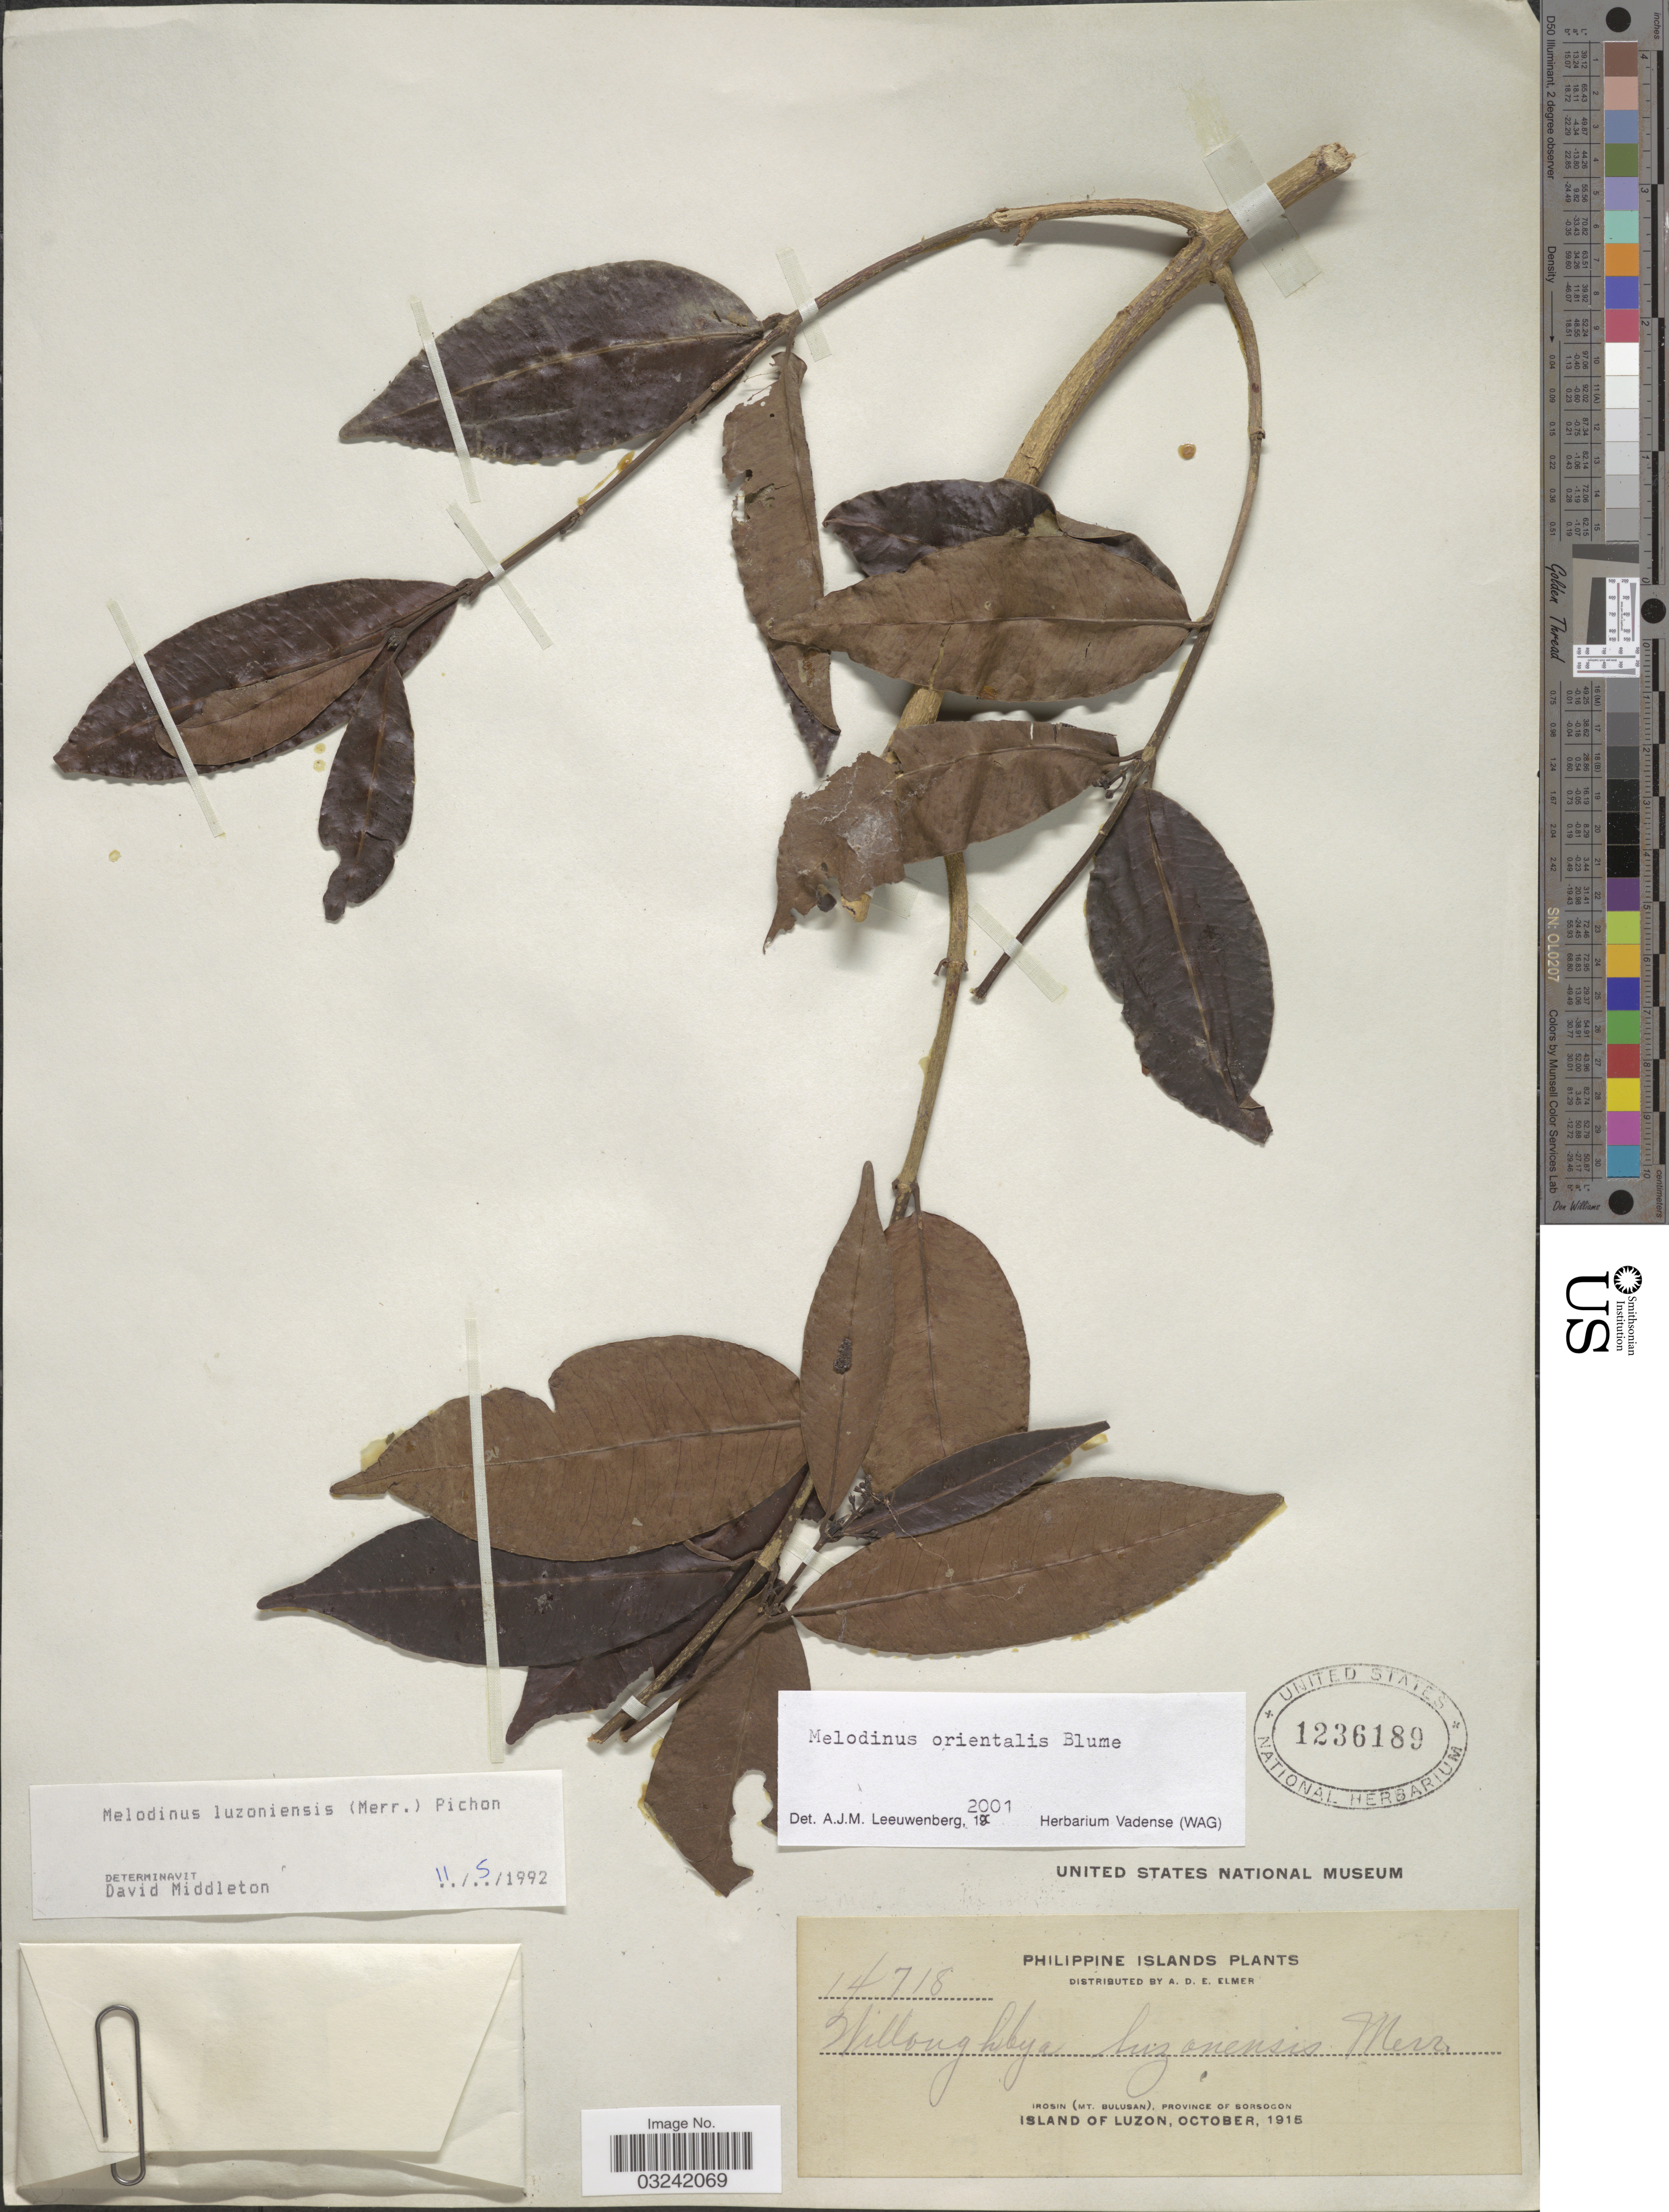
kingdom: Plantae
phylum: Tracheophyta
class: Magnoliopsida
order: Gentianales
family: Apocynaceae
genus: Melodinus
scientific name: Melodinus orientalis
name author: Blume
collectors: A. D. E. Elmer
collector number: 14718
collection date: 1915-10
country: Philippines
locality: Irosin (Mt. Bulusan), Province of Sorsogon. Island of Luzon.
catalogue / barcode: US 1236189